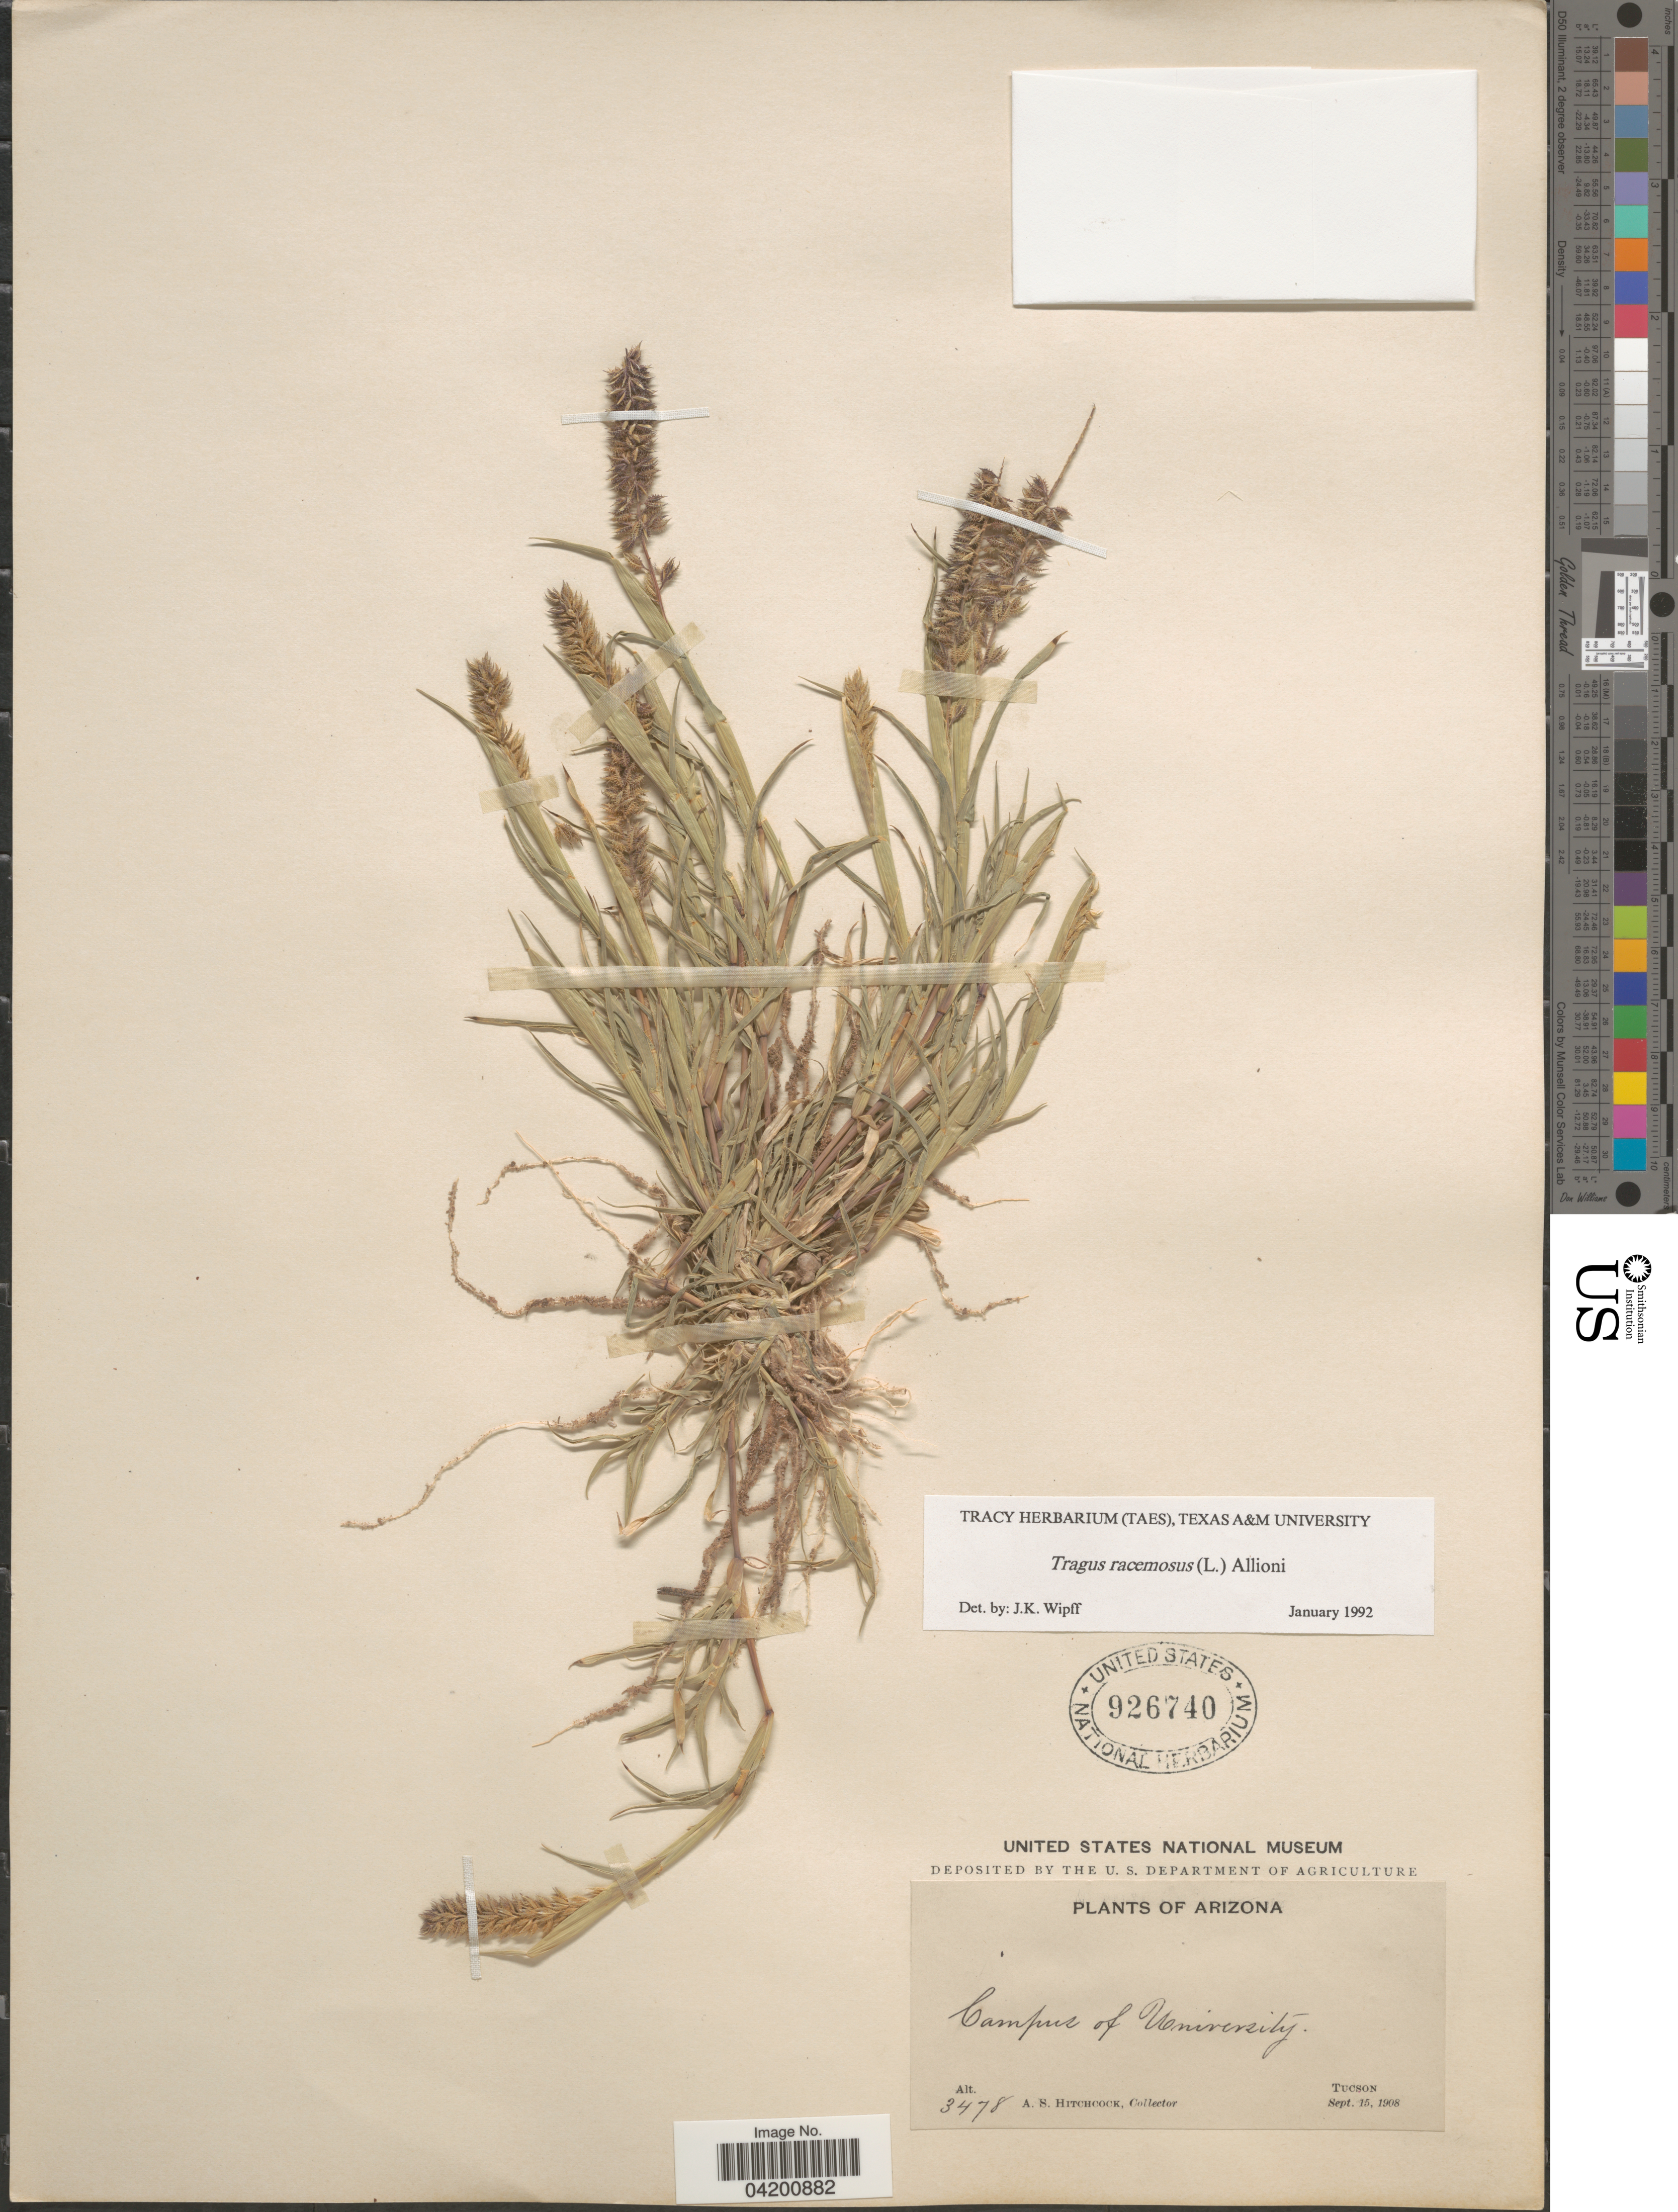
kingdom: Plantae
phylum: Tracheophyta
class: Liliopsida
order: Poales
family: Poaceae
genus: Tragus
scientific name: Tragus racemosus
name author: (L.) All.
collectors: A. S. Hitchcock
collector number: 3478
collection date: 1908-09-15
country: United States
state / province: Arizona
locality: Campus of University. Tucson.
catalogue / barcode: US 926740